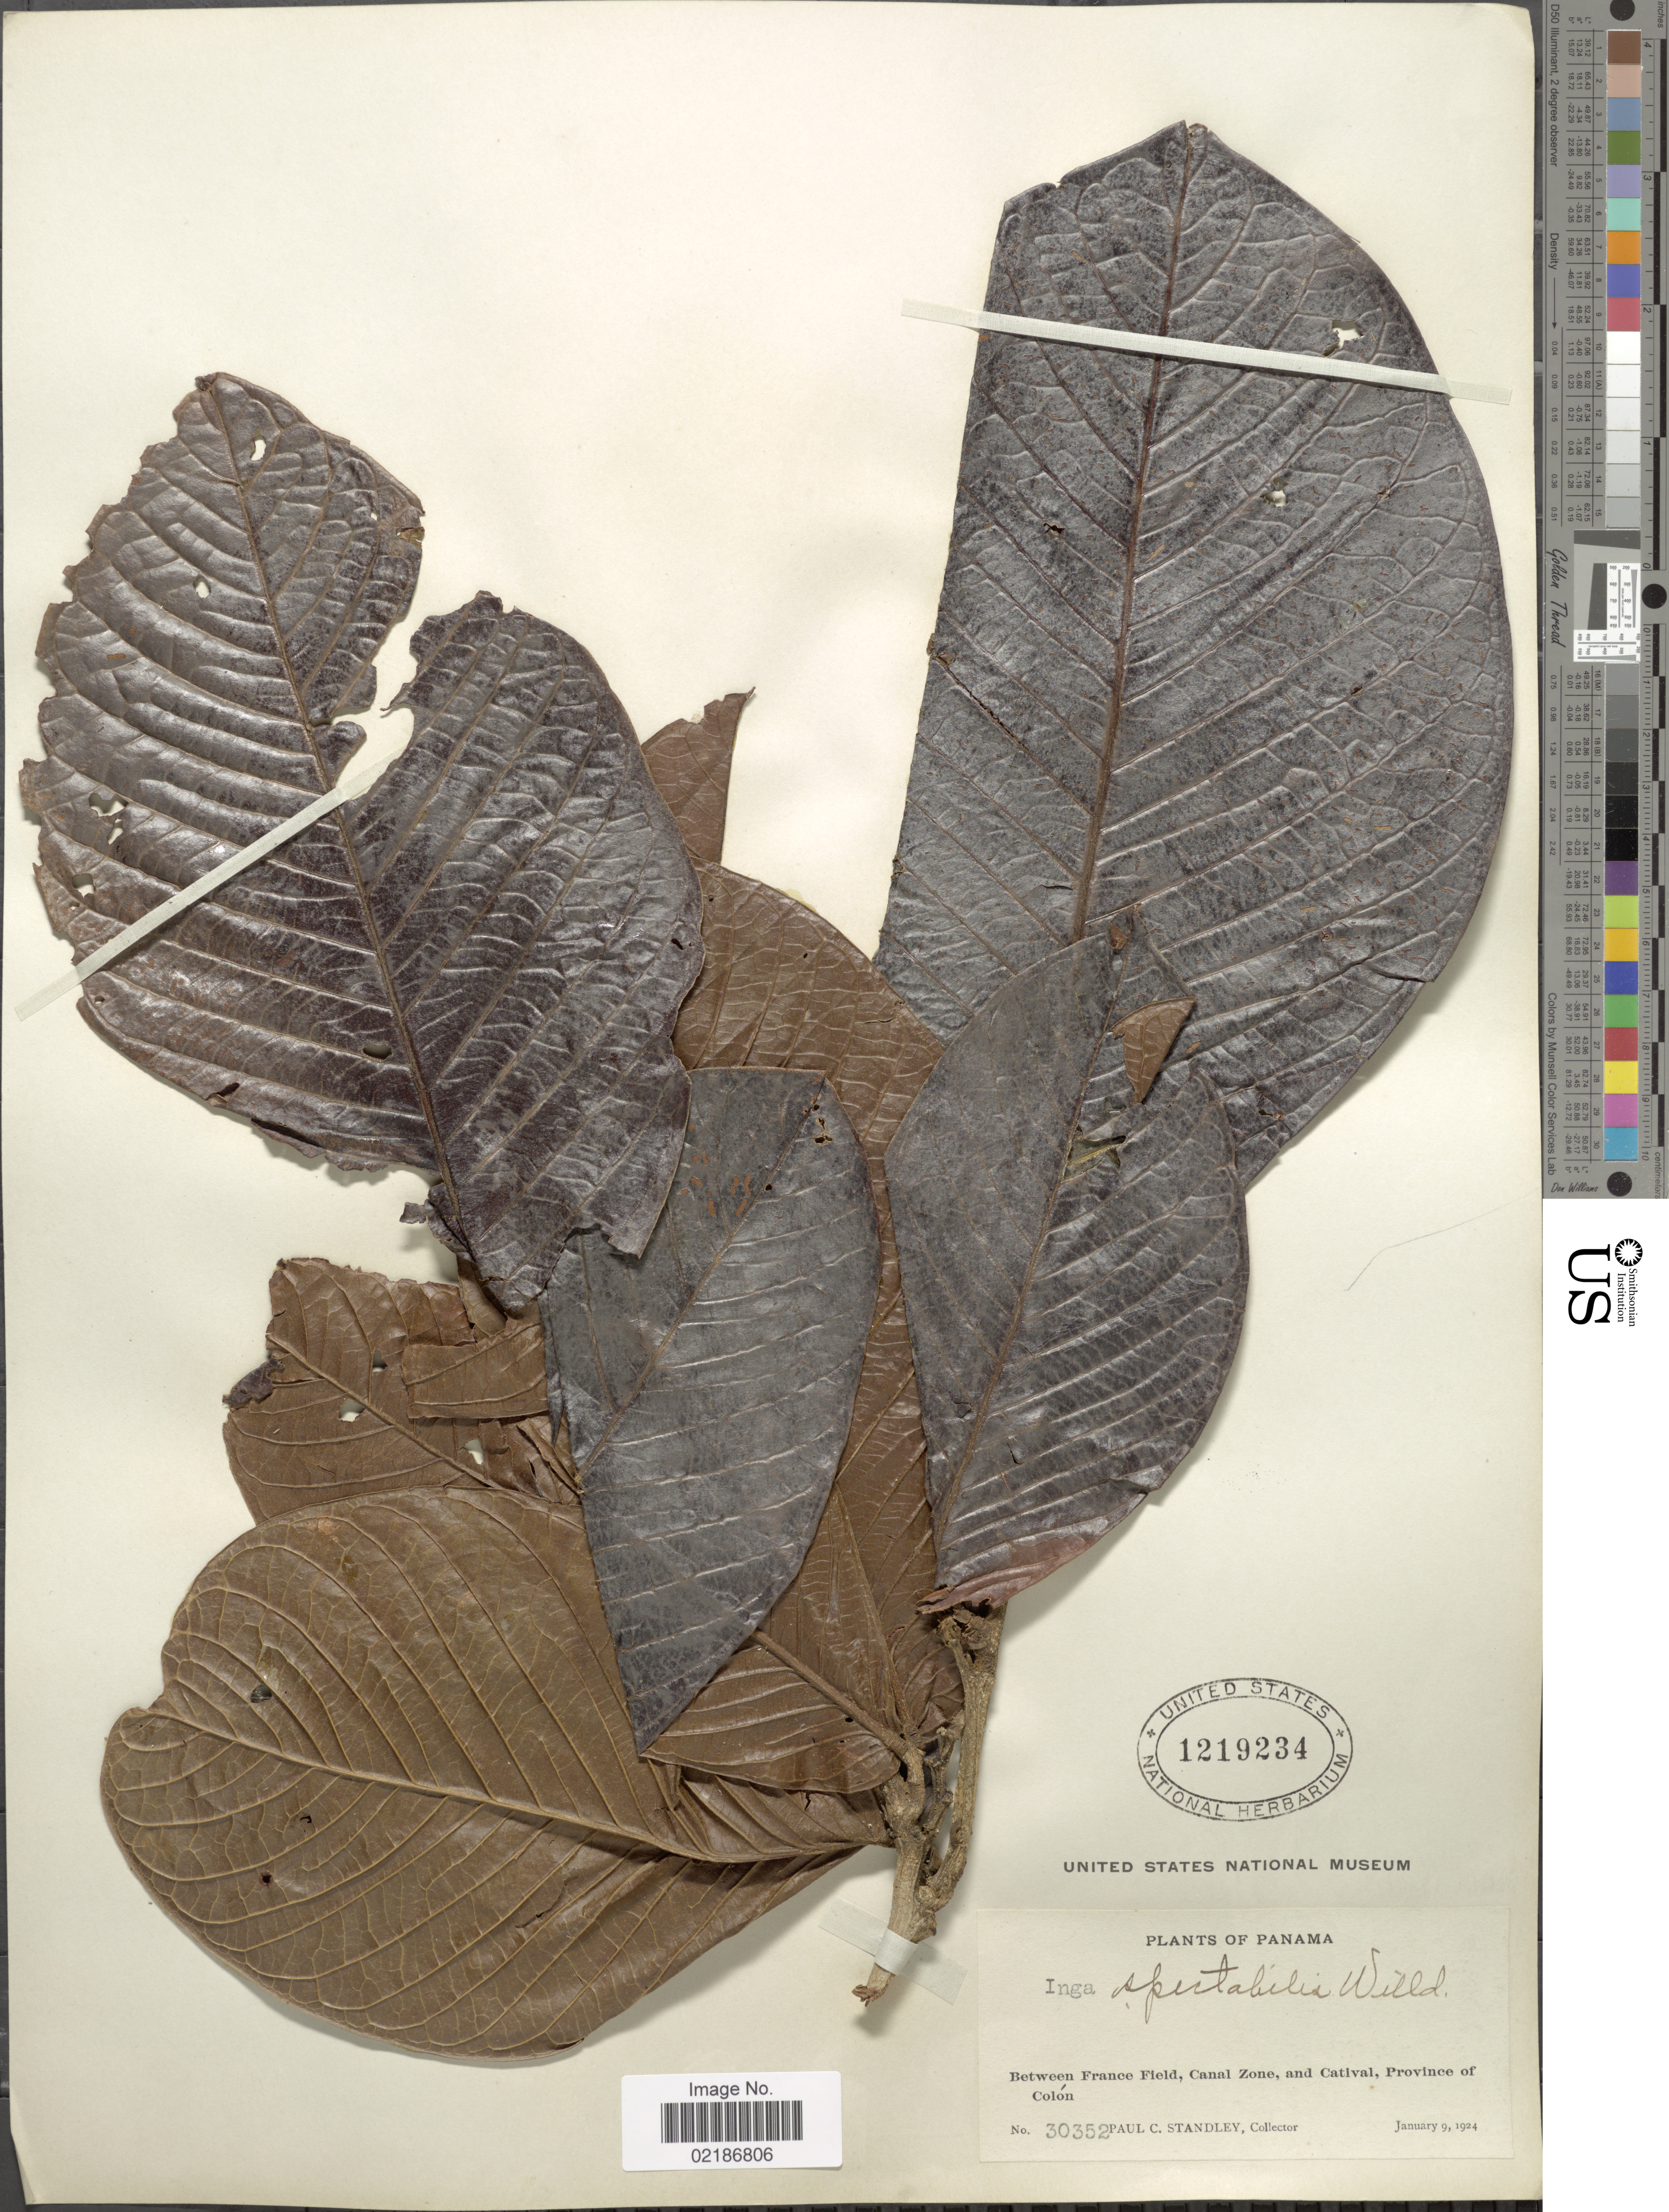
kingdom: Plantae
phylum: Tracheophyta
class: Magnoliopsida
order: Fabales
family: Fabaceae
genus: Inga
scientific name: Inga spectabilis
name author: (Vahl) Willd.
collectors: P. C. Standley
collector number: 30352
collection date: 1924-01-09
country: Panama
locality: Between France Field, Canal Zone, and Catival, Province of Colon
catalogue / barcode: US 1219234